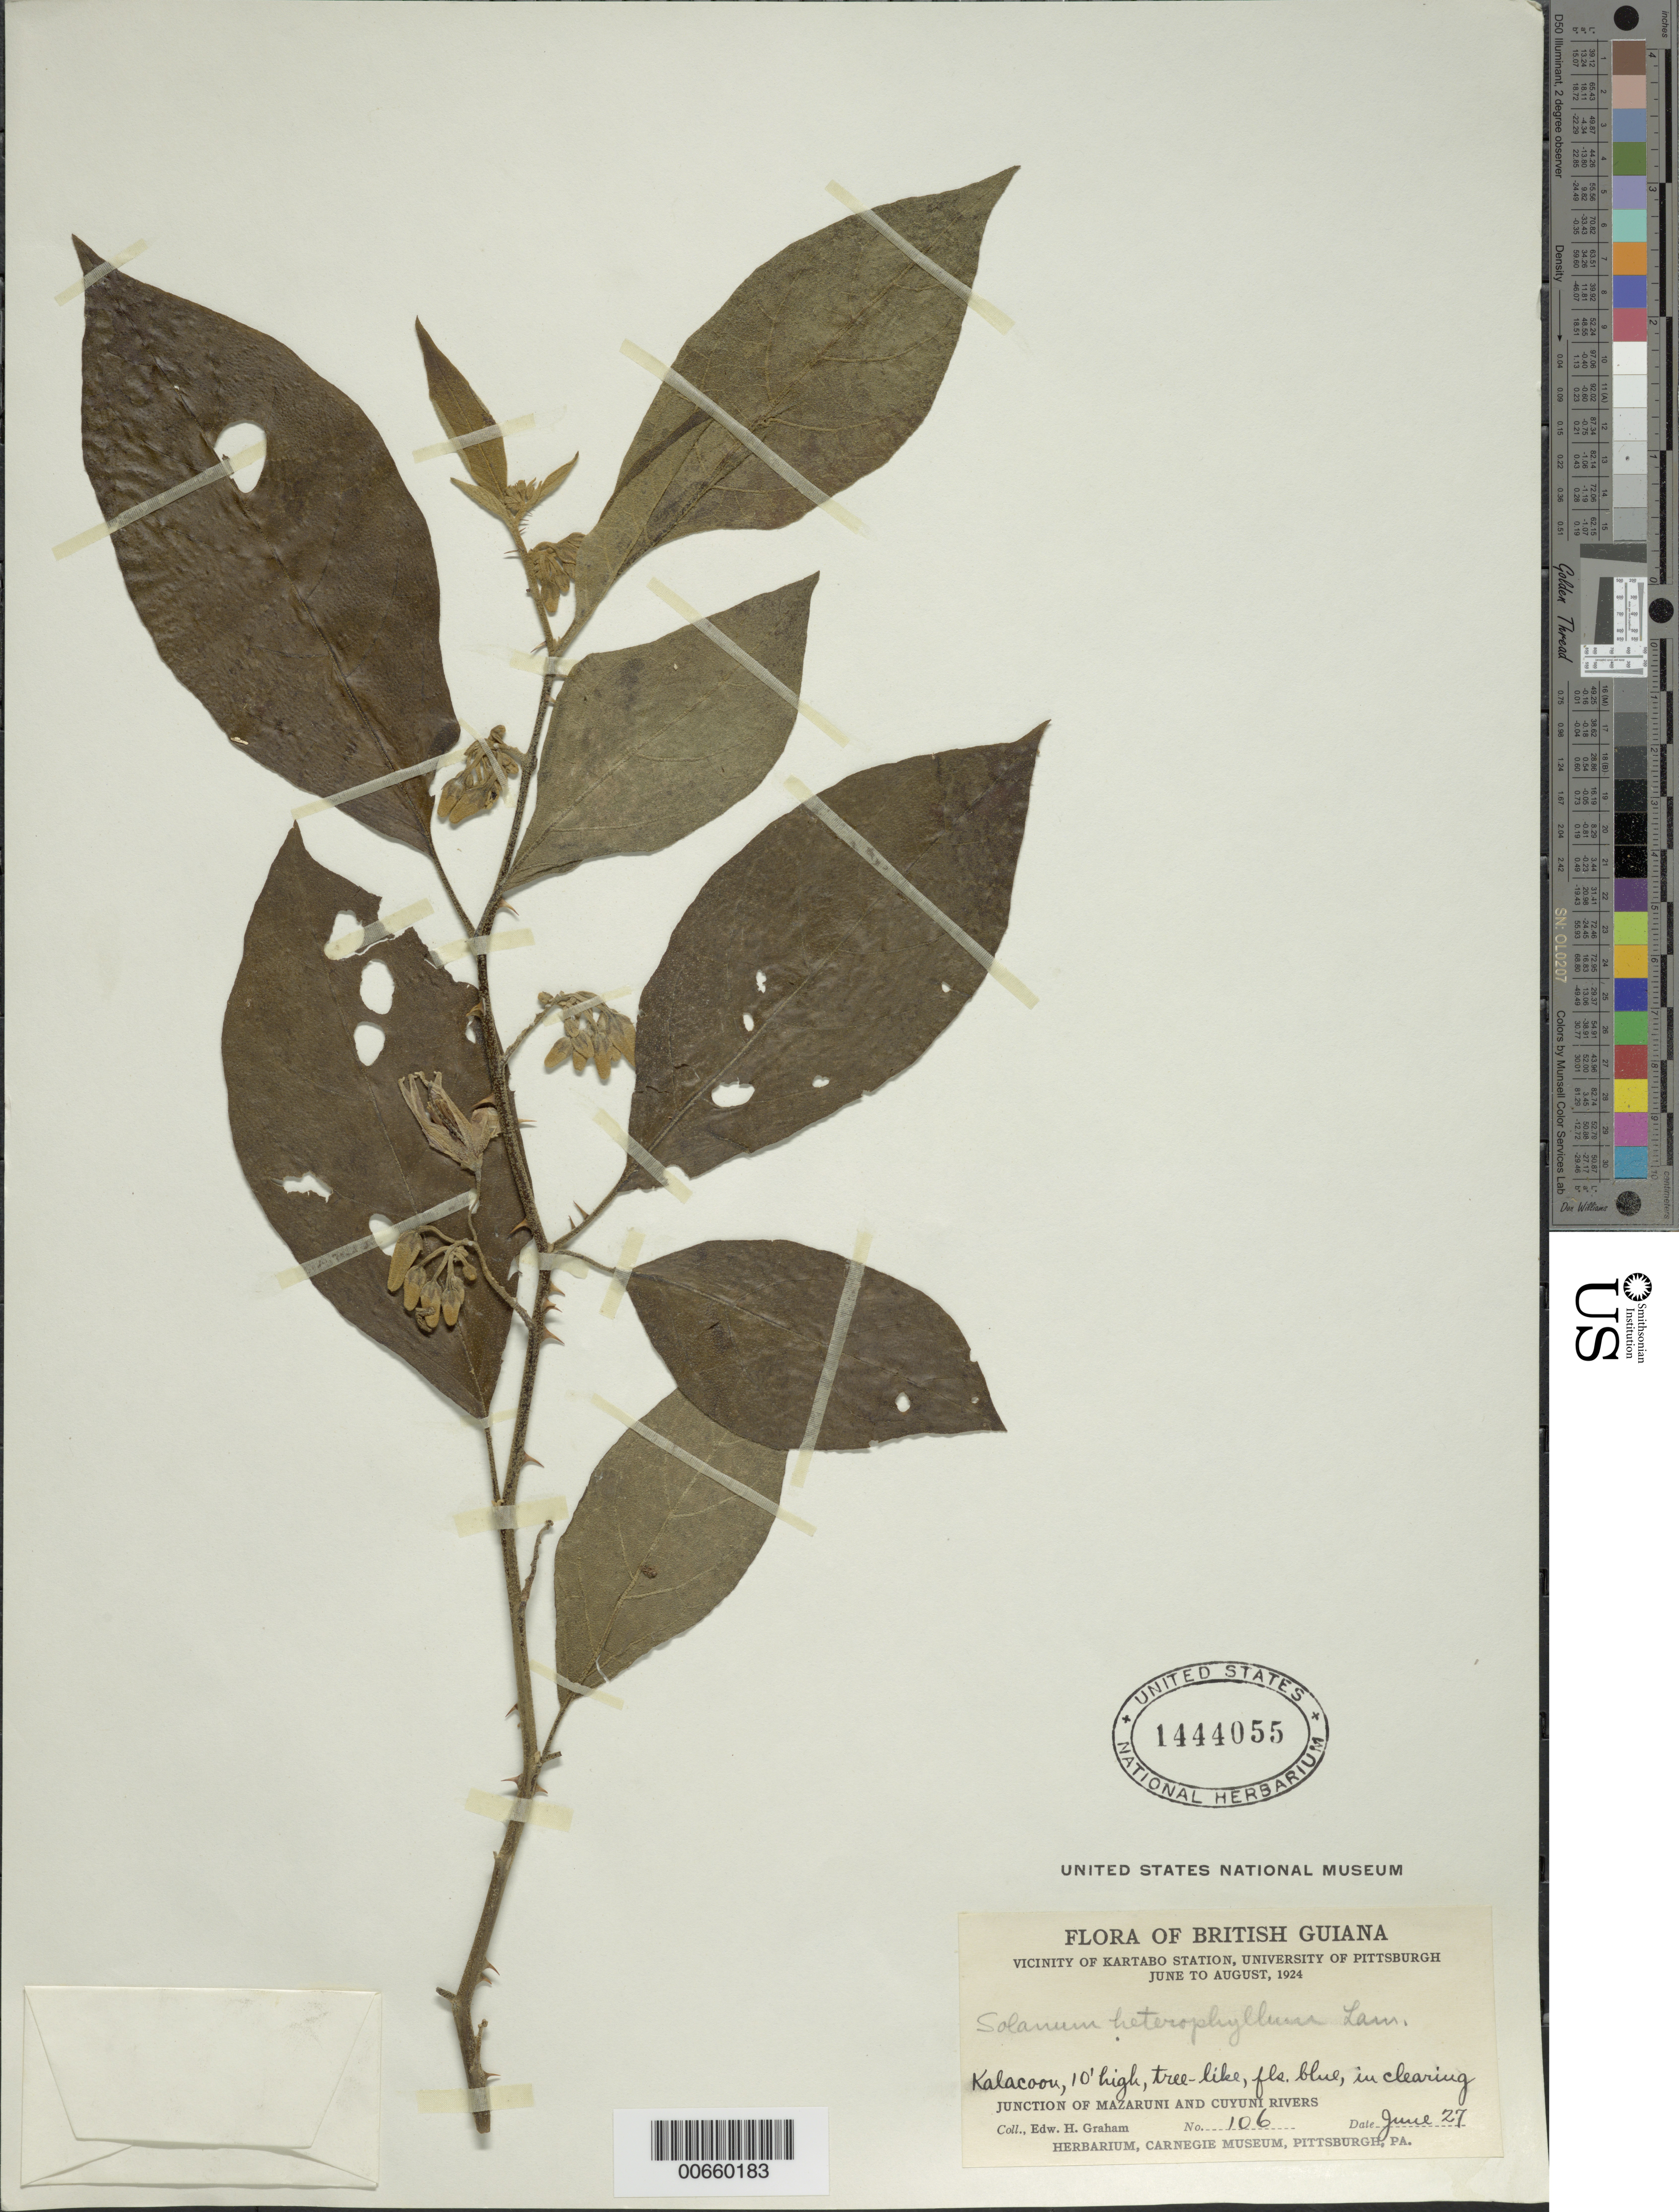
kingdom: Plantae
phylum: Tracheophyta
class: Magnoliopsida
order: Solanales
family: Solanaceae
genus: Solanum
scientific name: Solanum heterophyllum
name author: Lam.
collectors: E. H. Graham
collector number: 106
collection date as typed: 6 Jun 1924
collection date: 1924-06-06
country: Guyana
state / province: Cuyuni-Mazaruni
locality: Kartabo Station, junction of Mazaruni and Cuyuni Rivers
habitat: In clearing.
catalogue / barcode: US 1444055